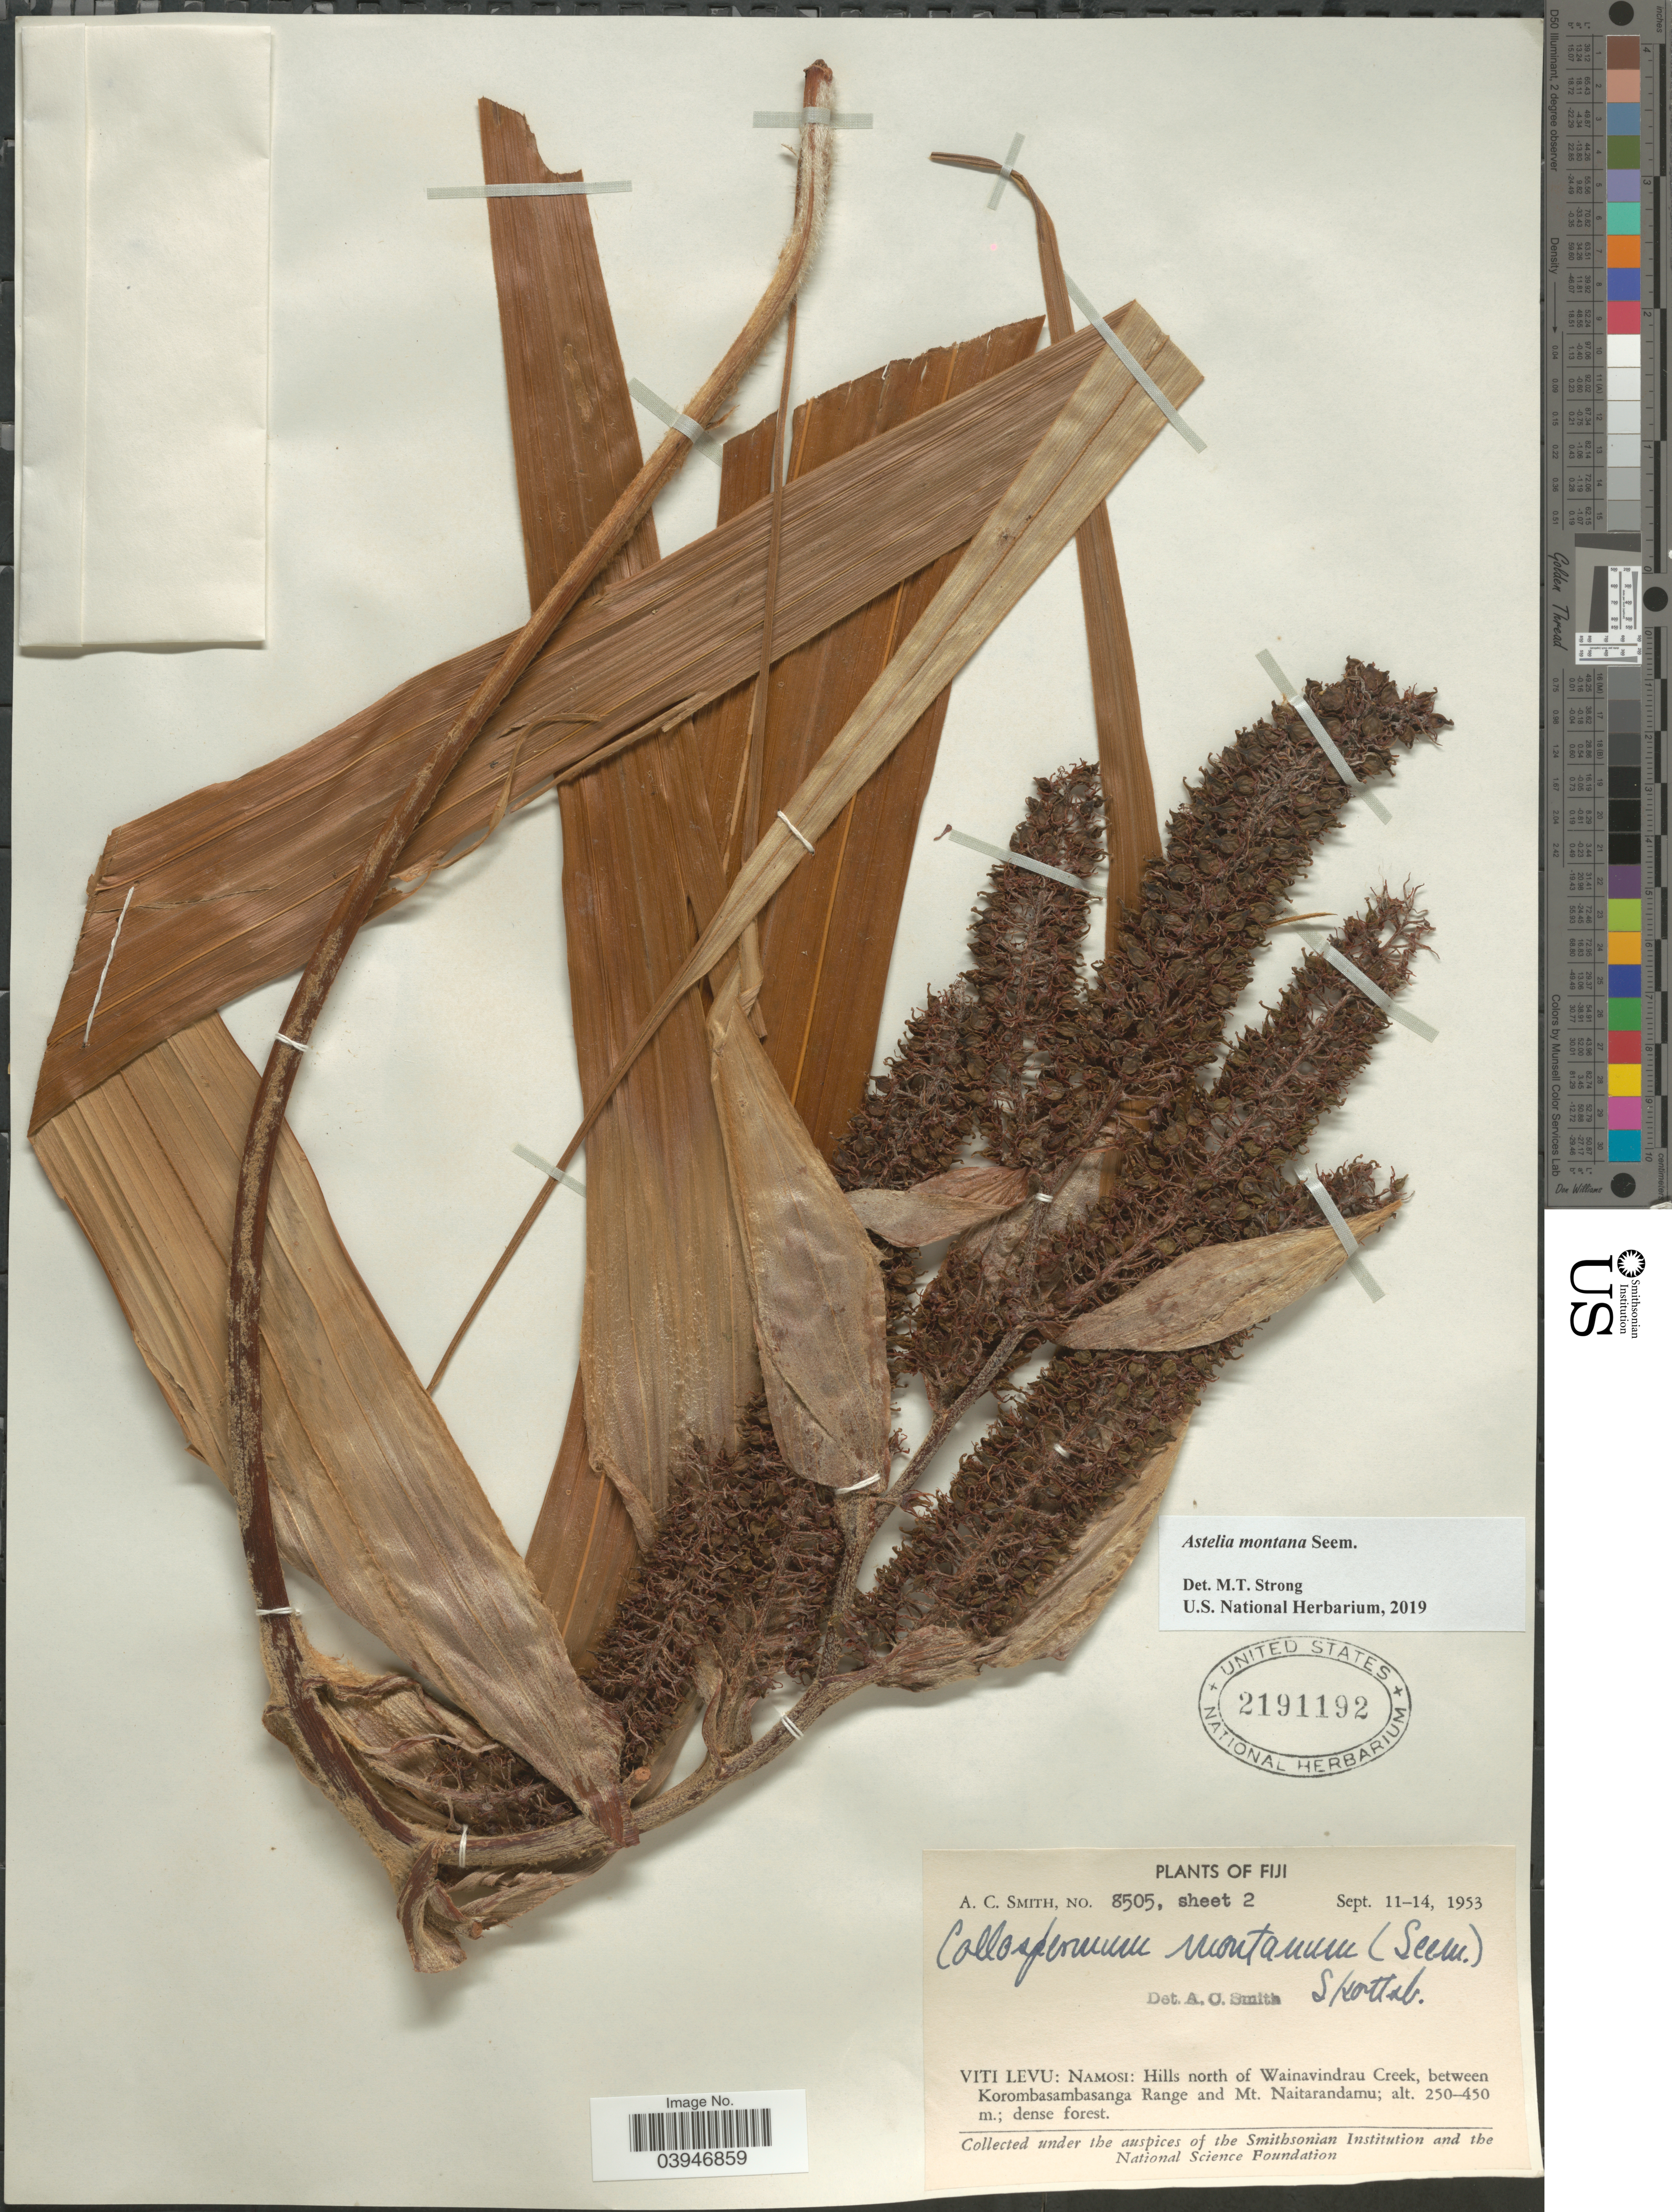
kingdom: Plantae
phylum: Tracheophyta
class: Liliopsida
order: Asparagales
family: Asteliaceae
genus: Astelia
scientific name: Astelia montana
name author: Seem.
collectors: A. C. Smith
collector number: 8505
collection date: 1953-09-11/1953-09-14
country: Fiji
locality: Viti Levu: Namosi: Hills north of Wainavindrau Creek, between Korombasambasanga Range and Mt. Naitarandamu.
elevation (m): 250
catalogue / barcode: US 2191192